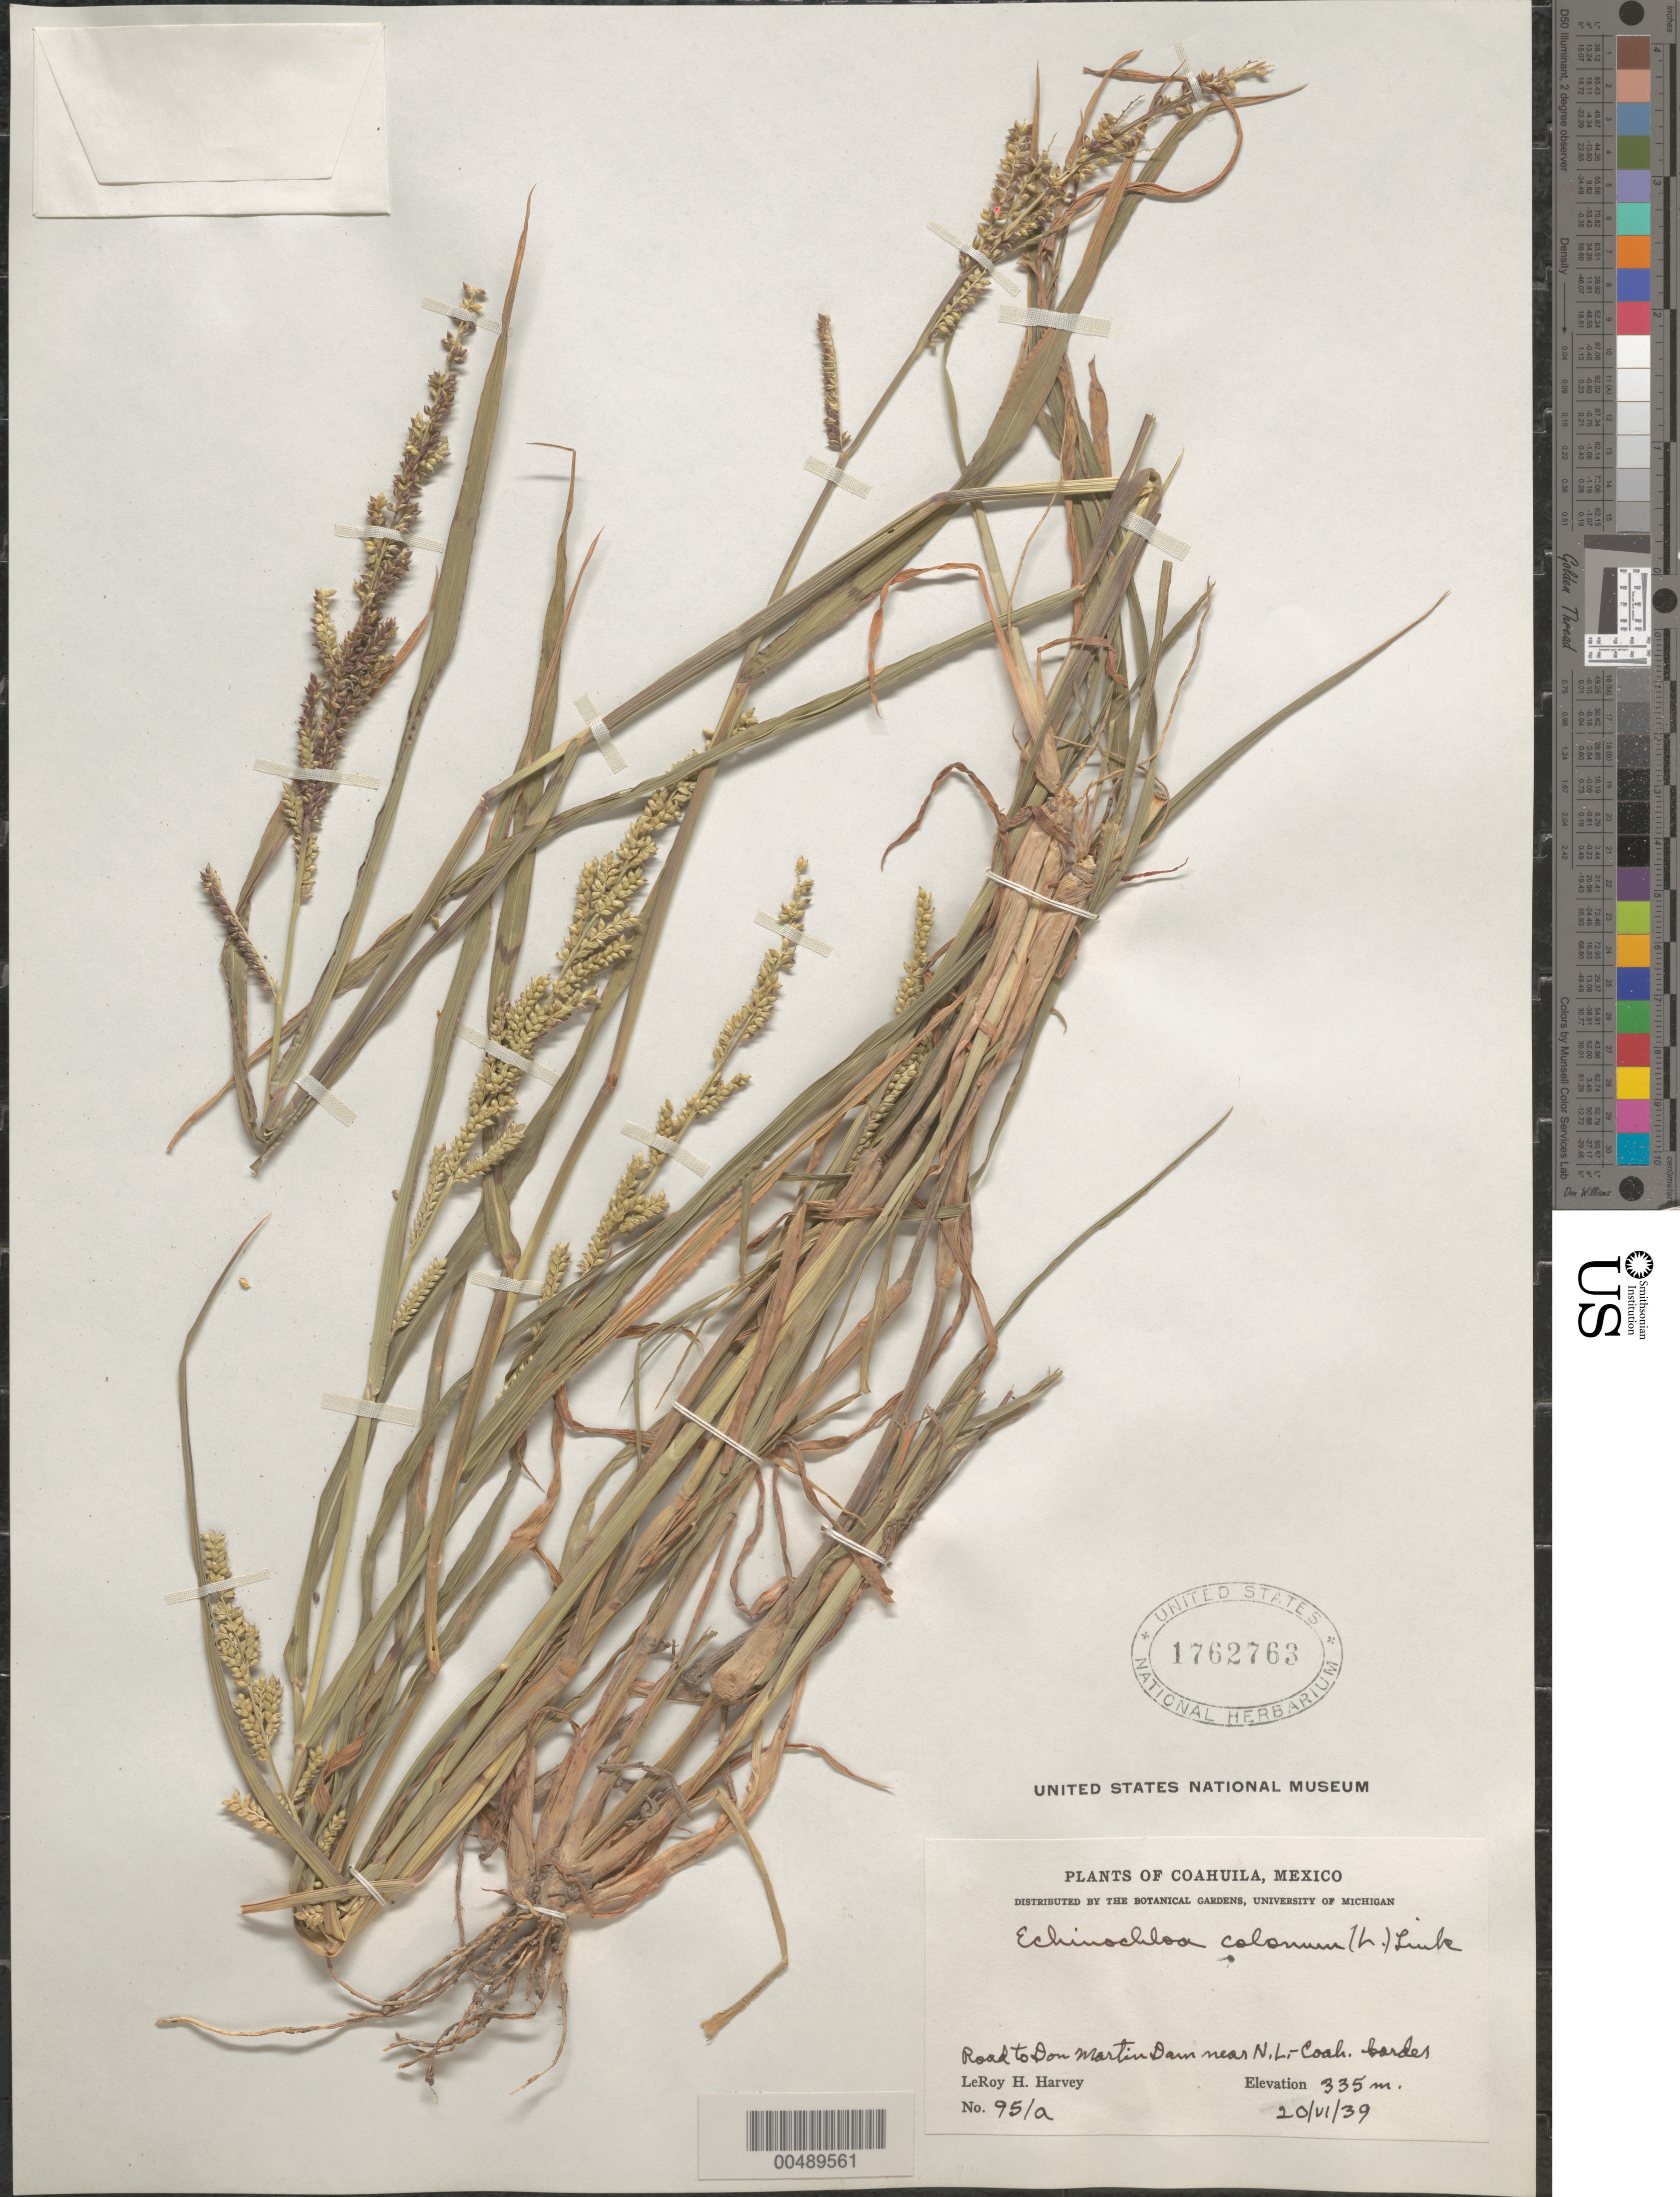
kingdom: Plantae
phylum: Tracheophyta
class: Liliopsida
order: Poales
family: Poaceae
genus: Echinochloa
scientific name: Echinochloa colona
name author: (L.) Link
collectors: L. H. Harvey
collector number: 951A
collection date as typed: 20 Jun 1939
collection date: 1939-06-20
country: Mexico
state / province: Coahuila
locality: Rd to Don Martin Dam near Nuevo Leon - Coahuila border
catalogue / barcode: US 1762763